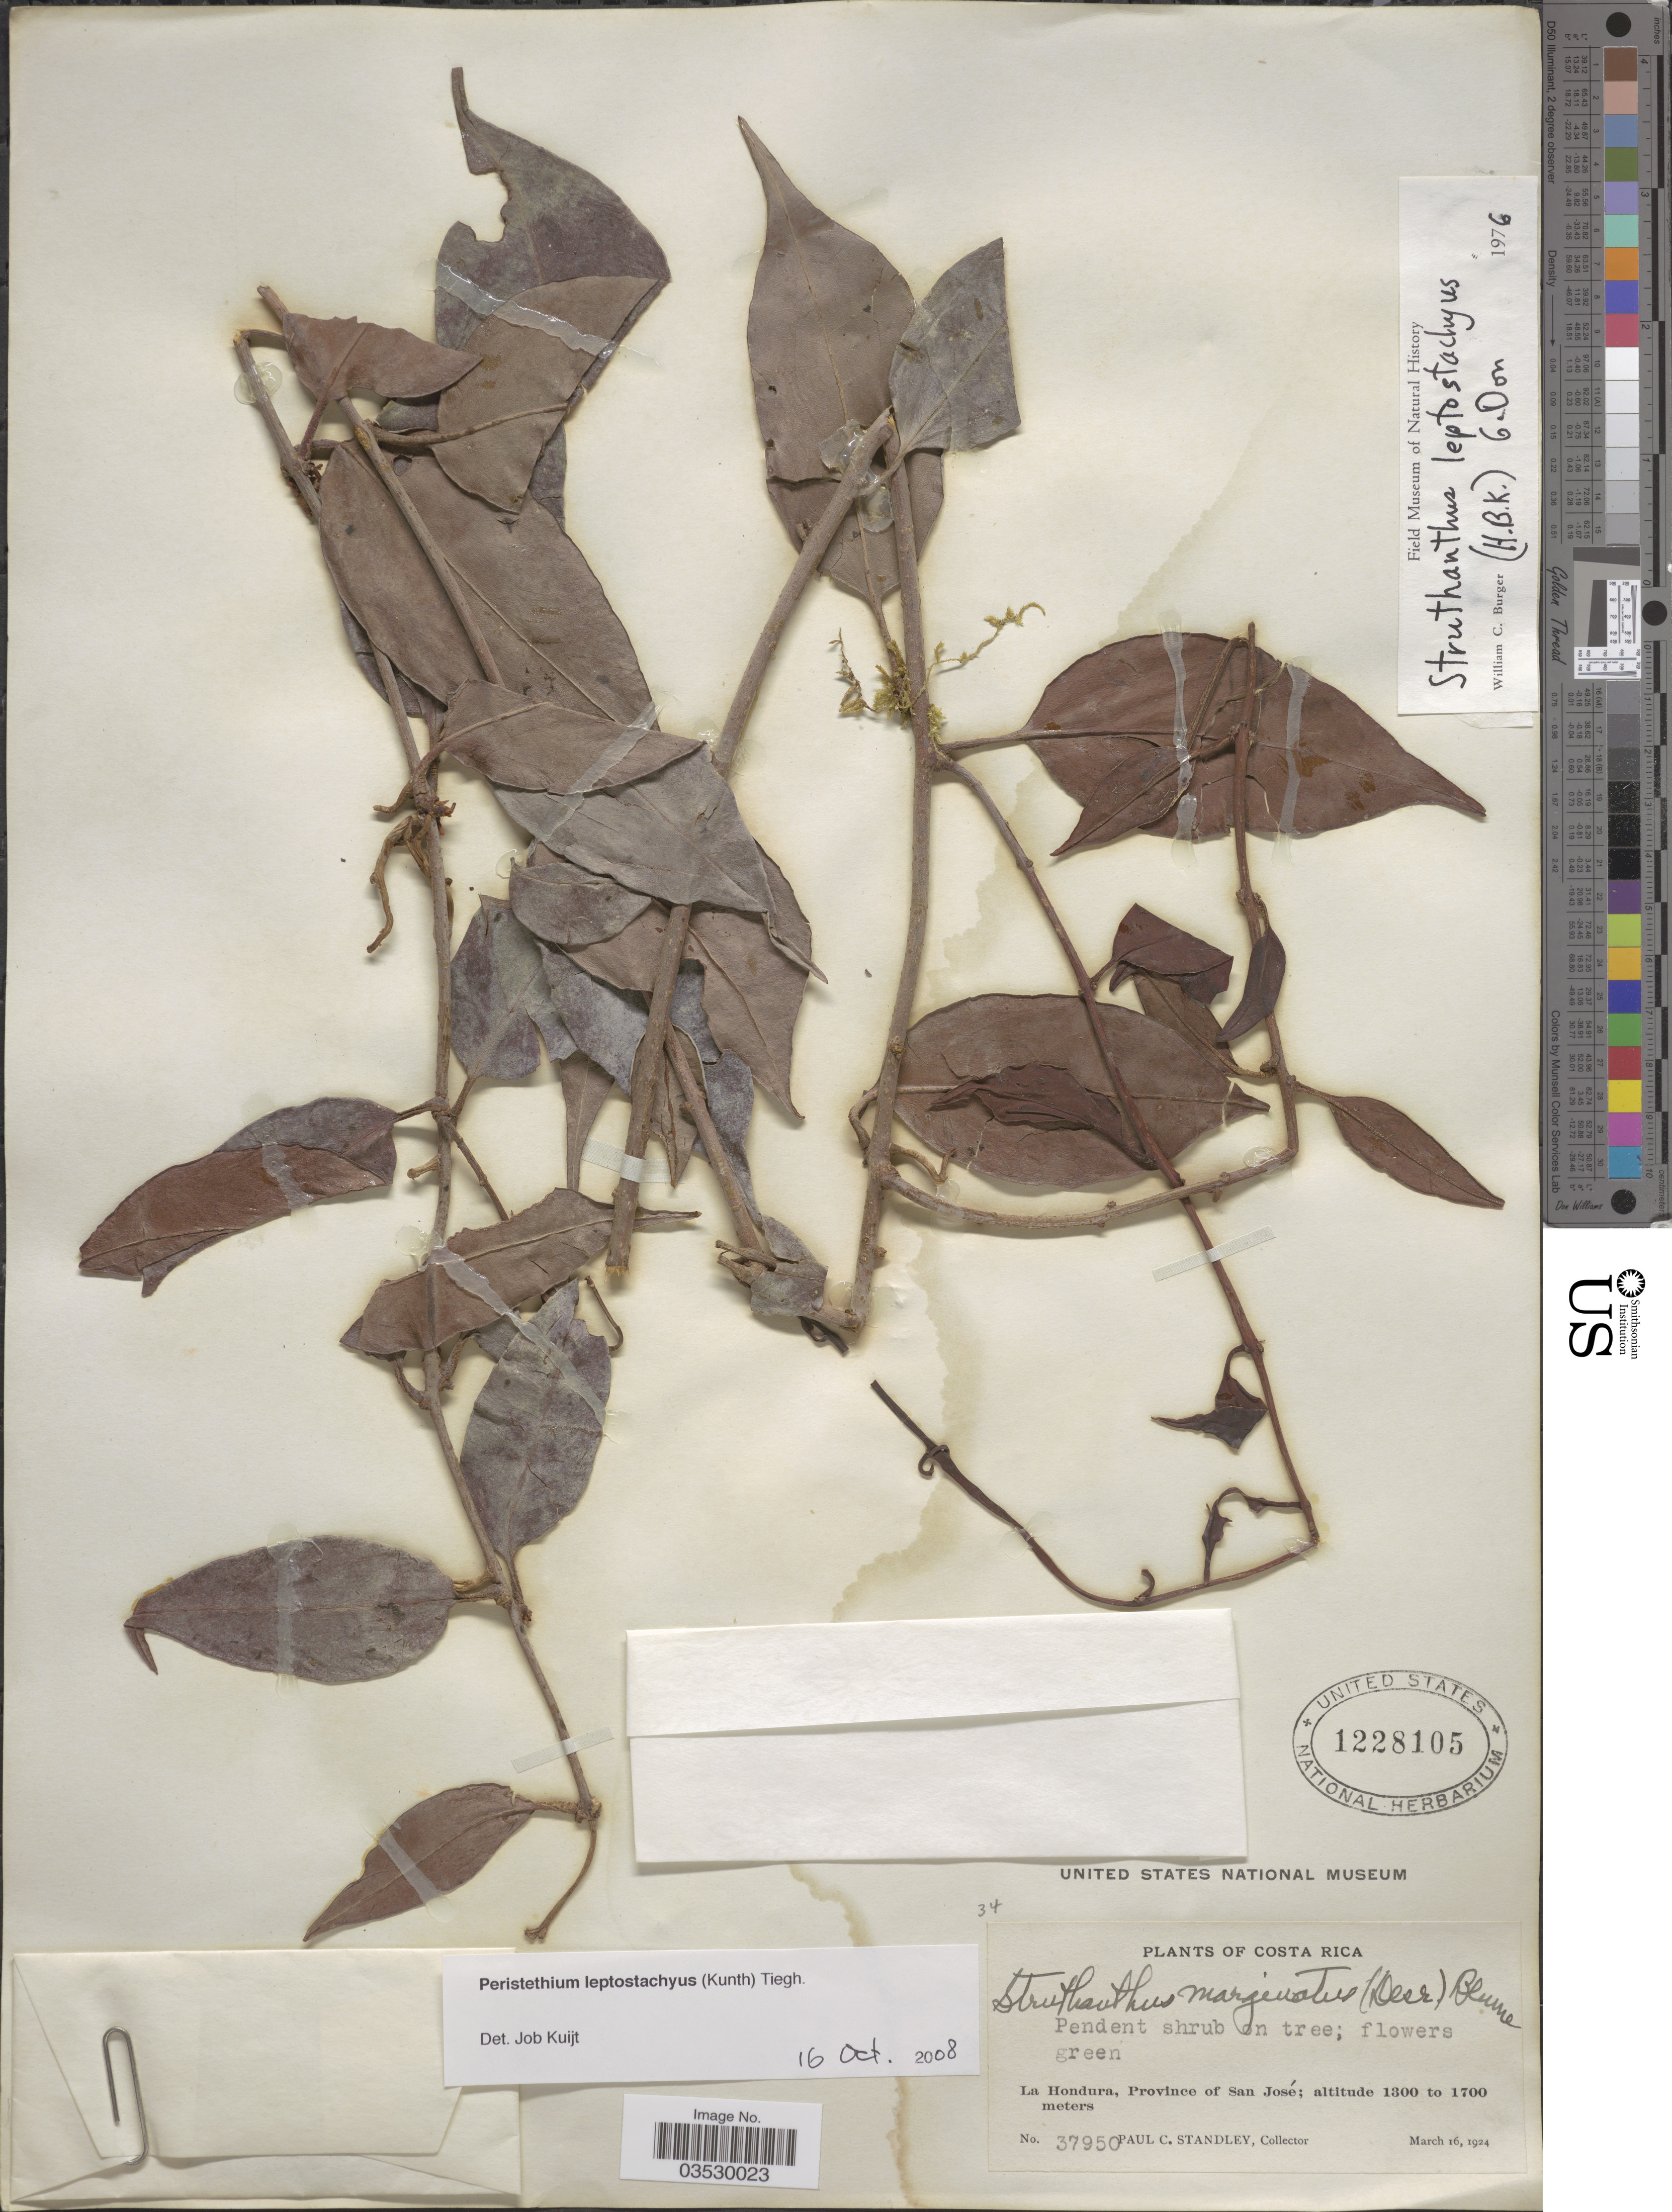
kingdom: Plantae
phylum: Tracheophyta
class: Magnoliopsida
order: Santalales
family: Loranthaceae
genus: Struthanthus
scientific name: Struthanthus leptostachyus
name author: Kunth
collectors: P. C. Standley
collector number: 37950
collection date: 1924-03-16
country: Costa Rica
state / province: San José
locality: La Hondura.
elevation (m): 1300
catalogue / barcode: US 1228105